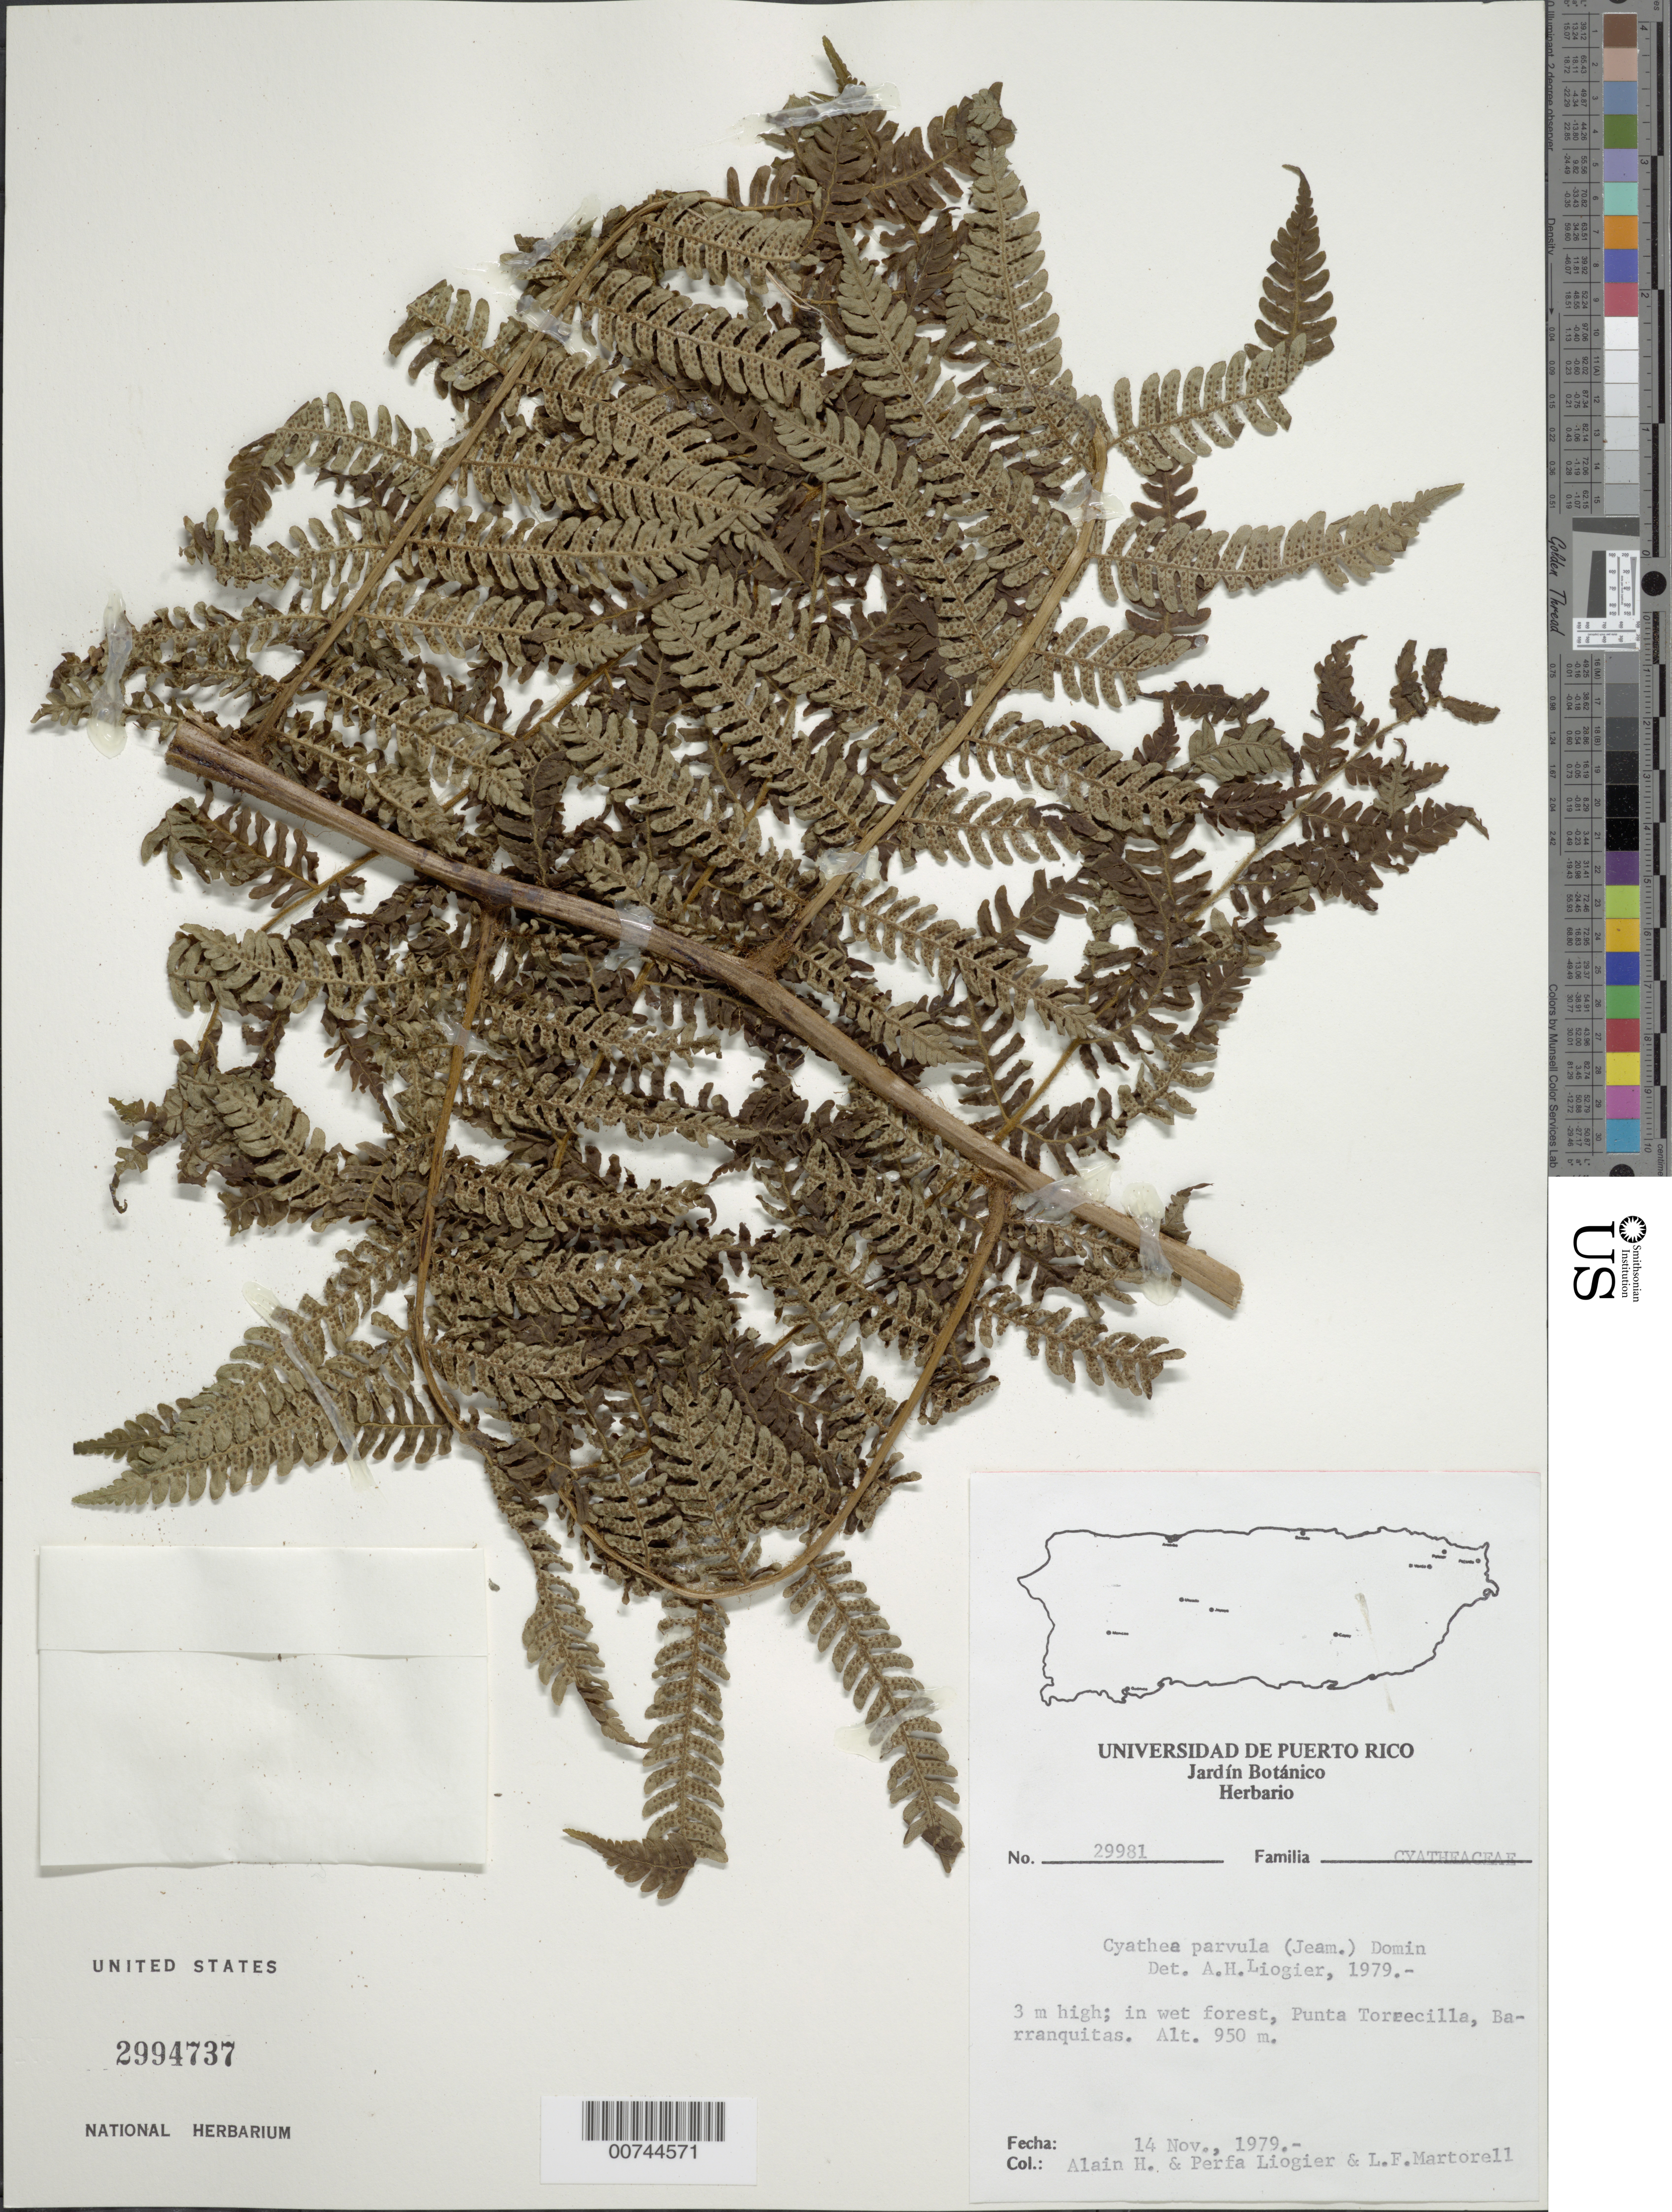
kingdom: Plantae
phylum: Tracheophyta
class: Polypodiopsida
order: Cyatheales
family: Cyatheaceae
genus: Cyathea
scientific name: Cyathea parvula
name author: (Jenman) Domin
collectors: A. H. Liogier, M. P. Liogier & L. Martorell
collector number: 29981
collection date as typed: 14 Nov 1979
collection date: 1979-11-14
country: Puerto Rico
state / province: Barranquitas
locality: Punta Torrecilla, Barranquitas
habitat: In wet forest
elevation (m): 950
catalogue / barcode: US 2994737